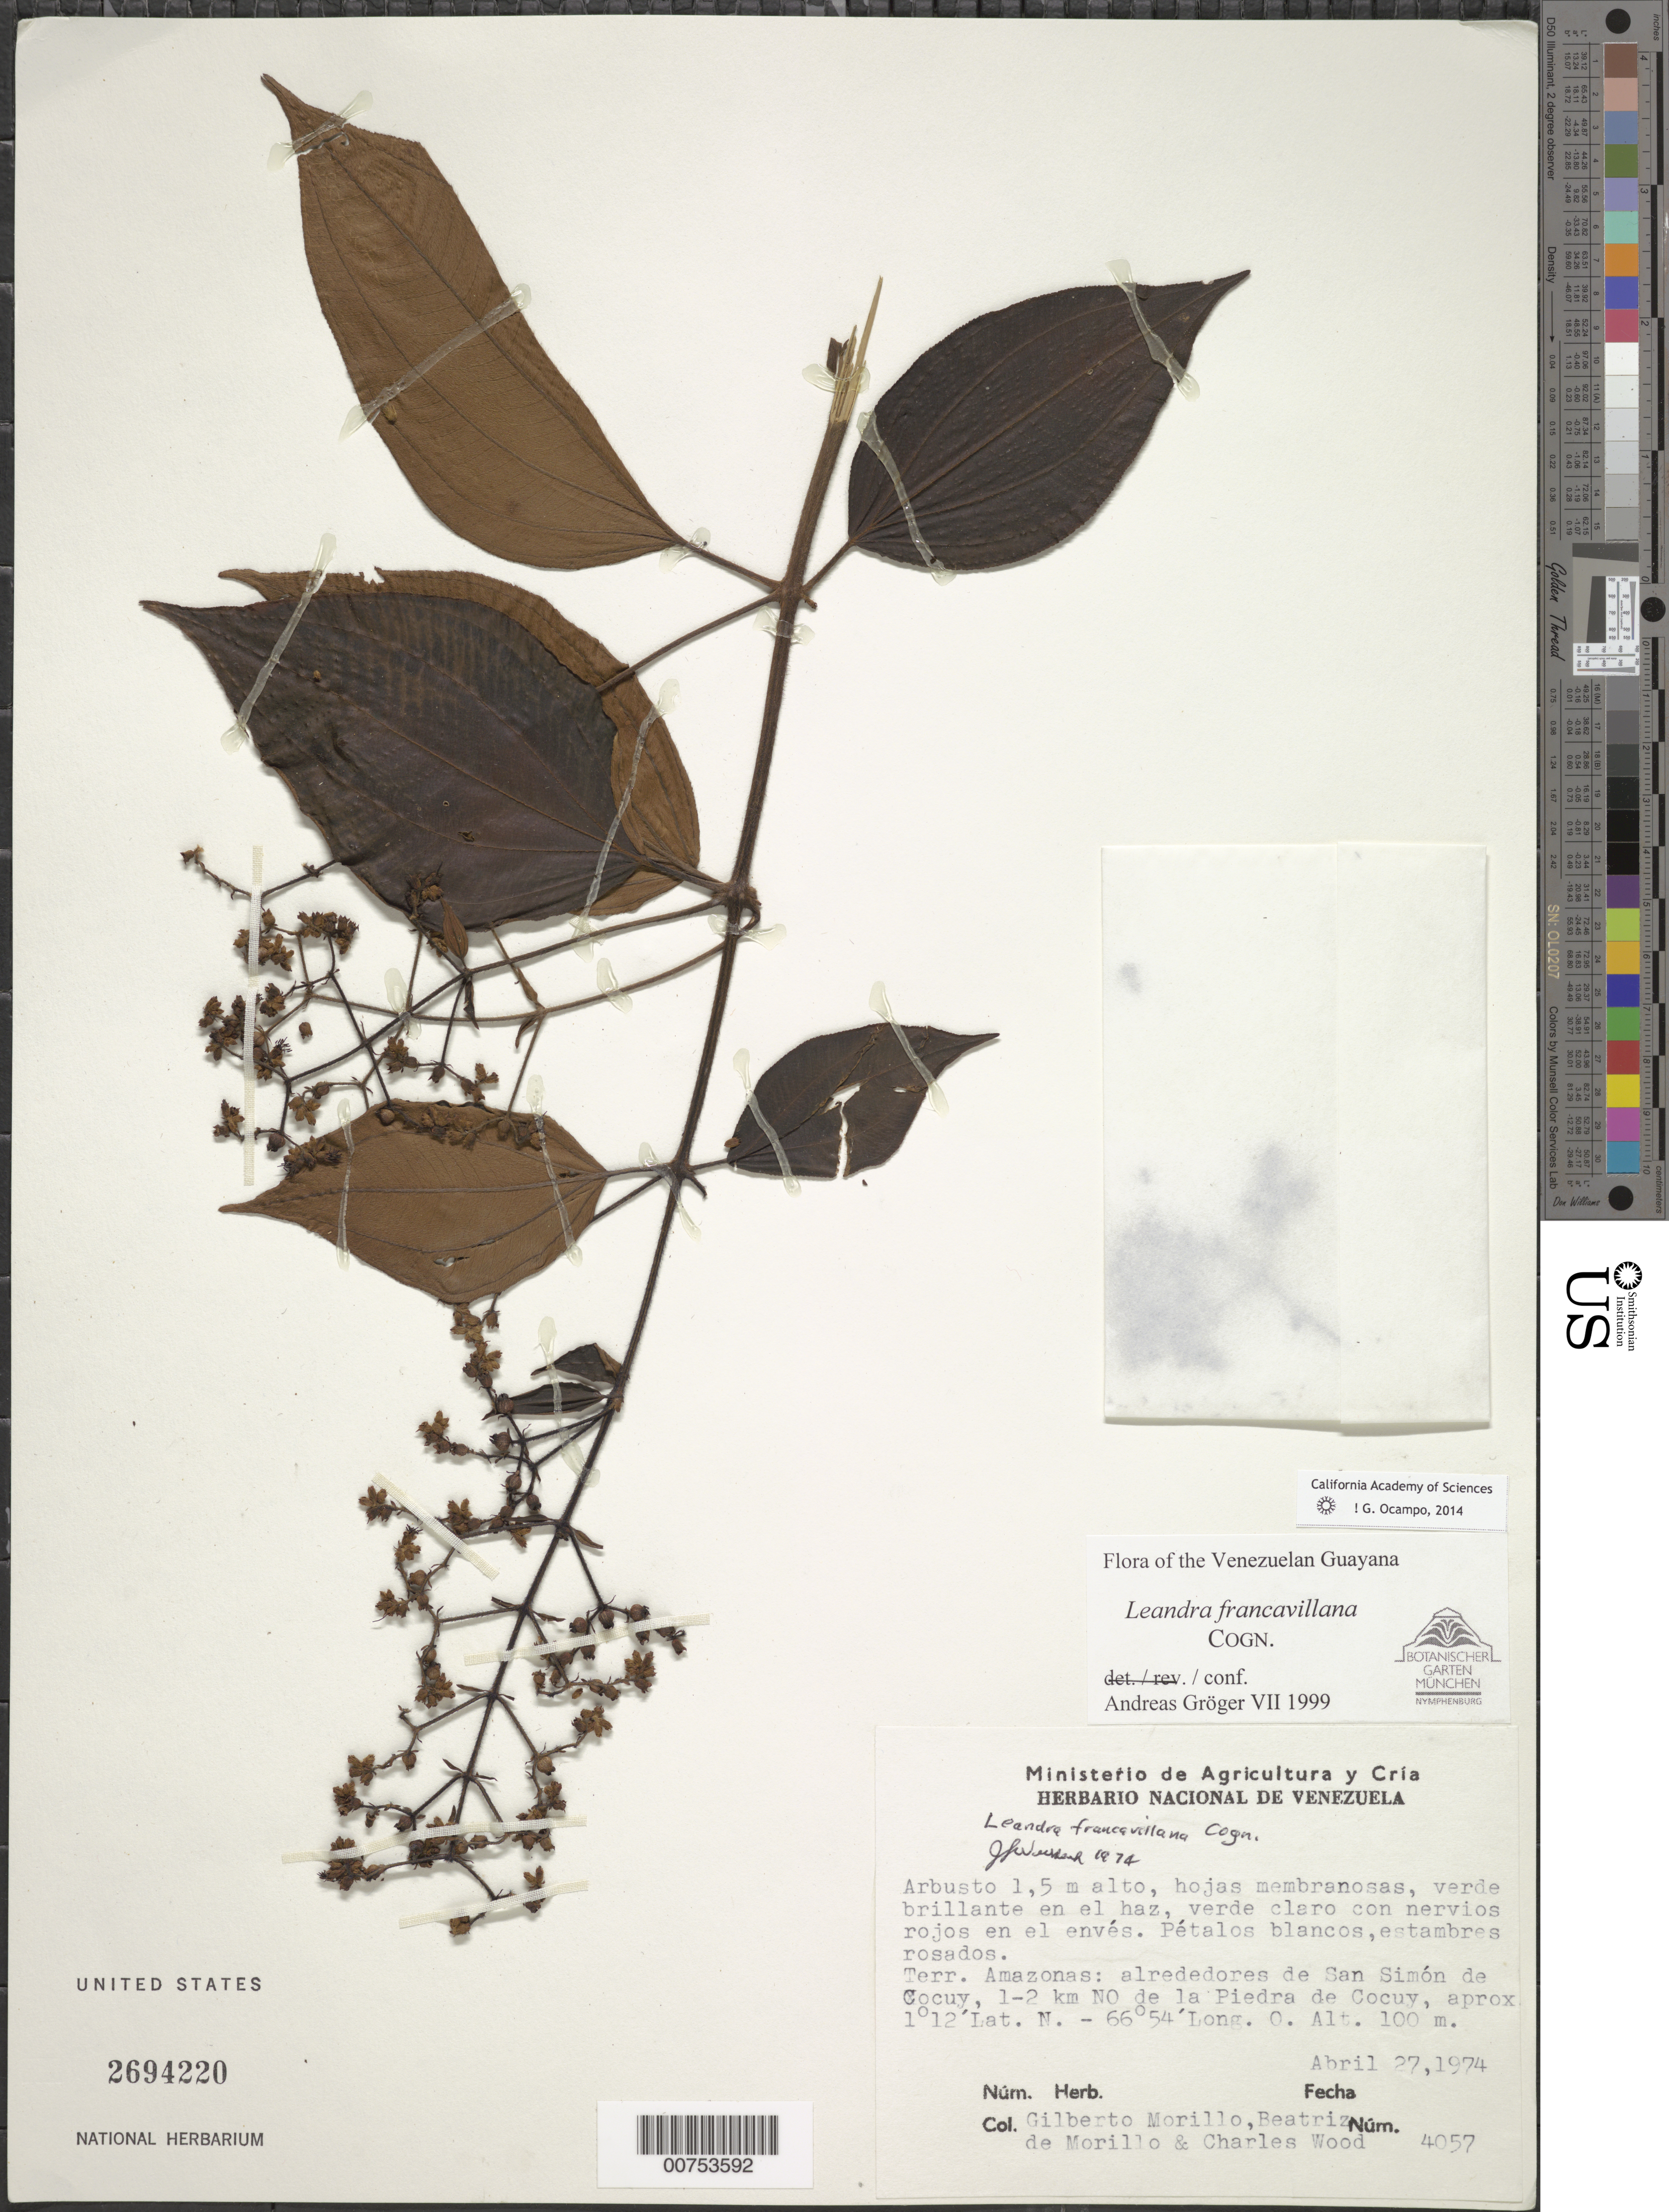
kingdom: Plantae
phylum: Tracheophyta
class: Magnoliopsida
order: Myrtales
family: Melastomataceae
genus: Leandra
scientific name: Leandra francavillana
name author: Cogn.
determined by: Gröger, A.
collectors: G. Morillo, B. Morillo & C. Wood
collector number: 4057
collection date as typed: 27-Apr-74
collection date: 1974-04-27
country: Venezuela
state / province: Amazonas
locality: San Simon de Cocuy, 1-2 km N of Piedra de Cocuy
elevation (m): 100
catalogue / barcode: US 2694220